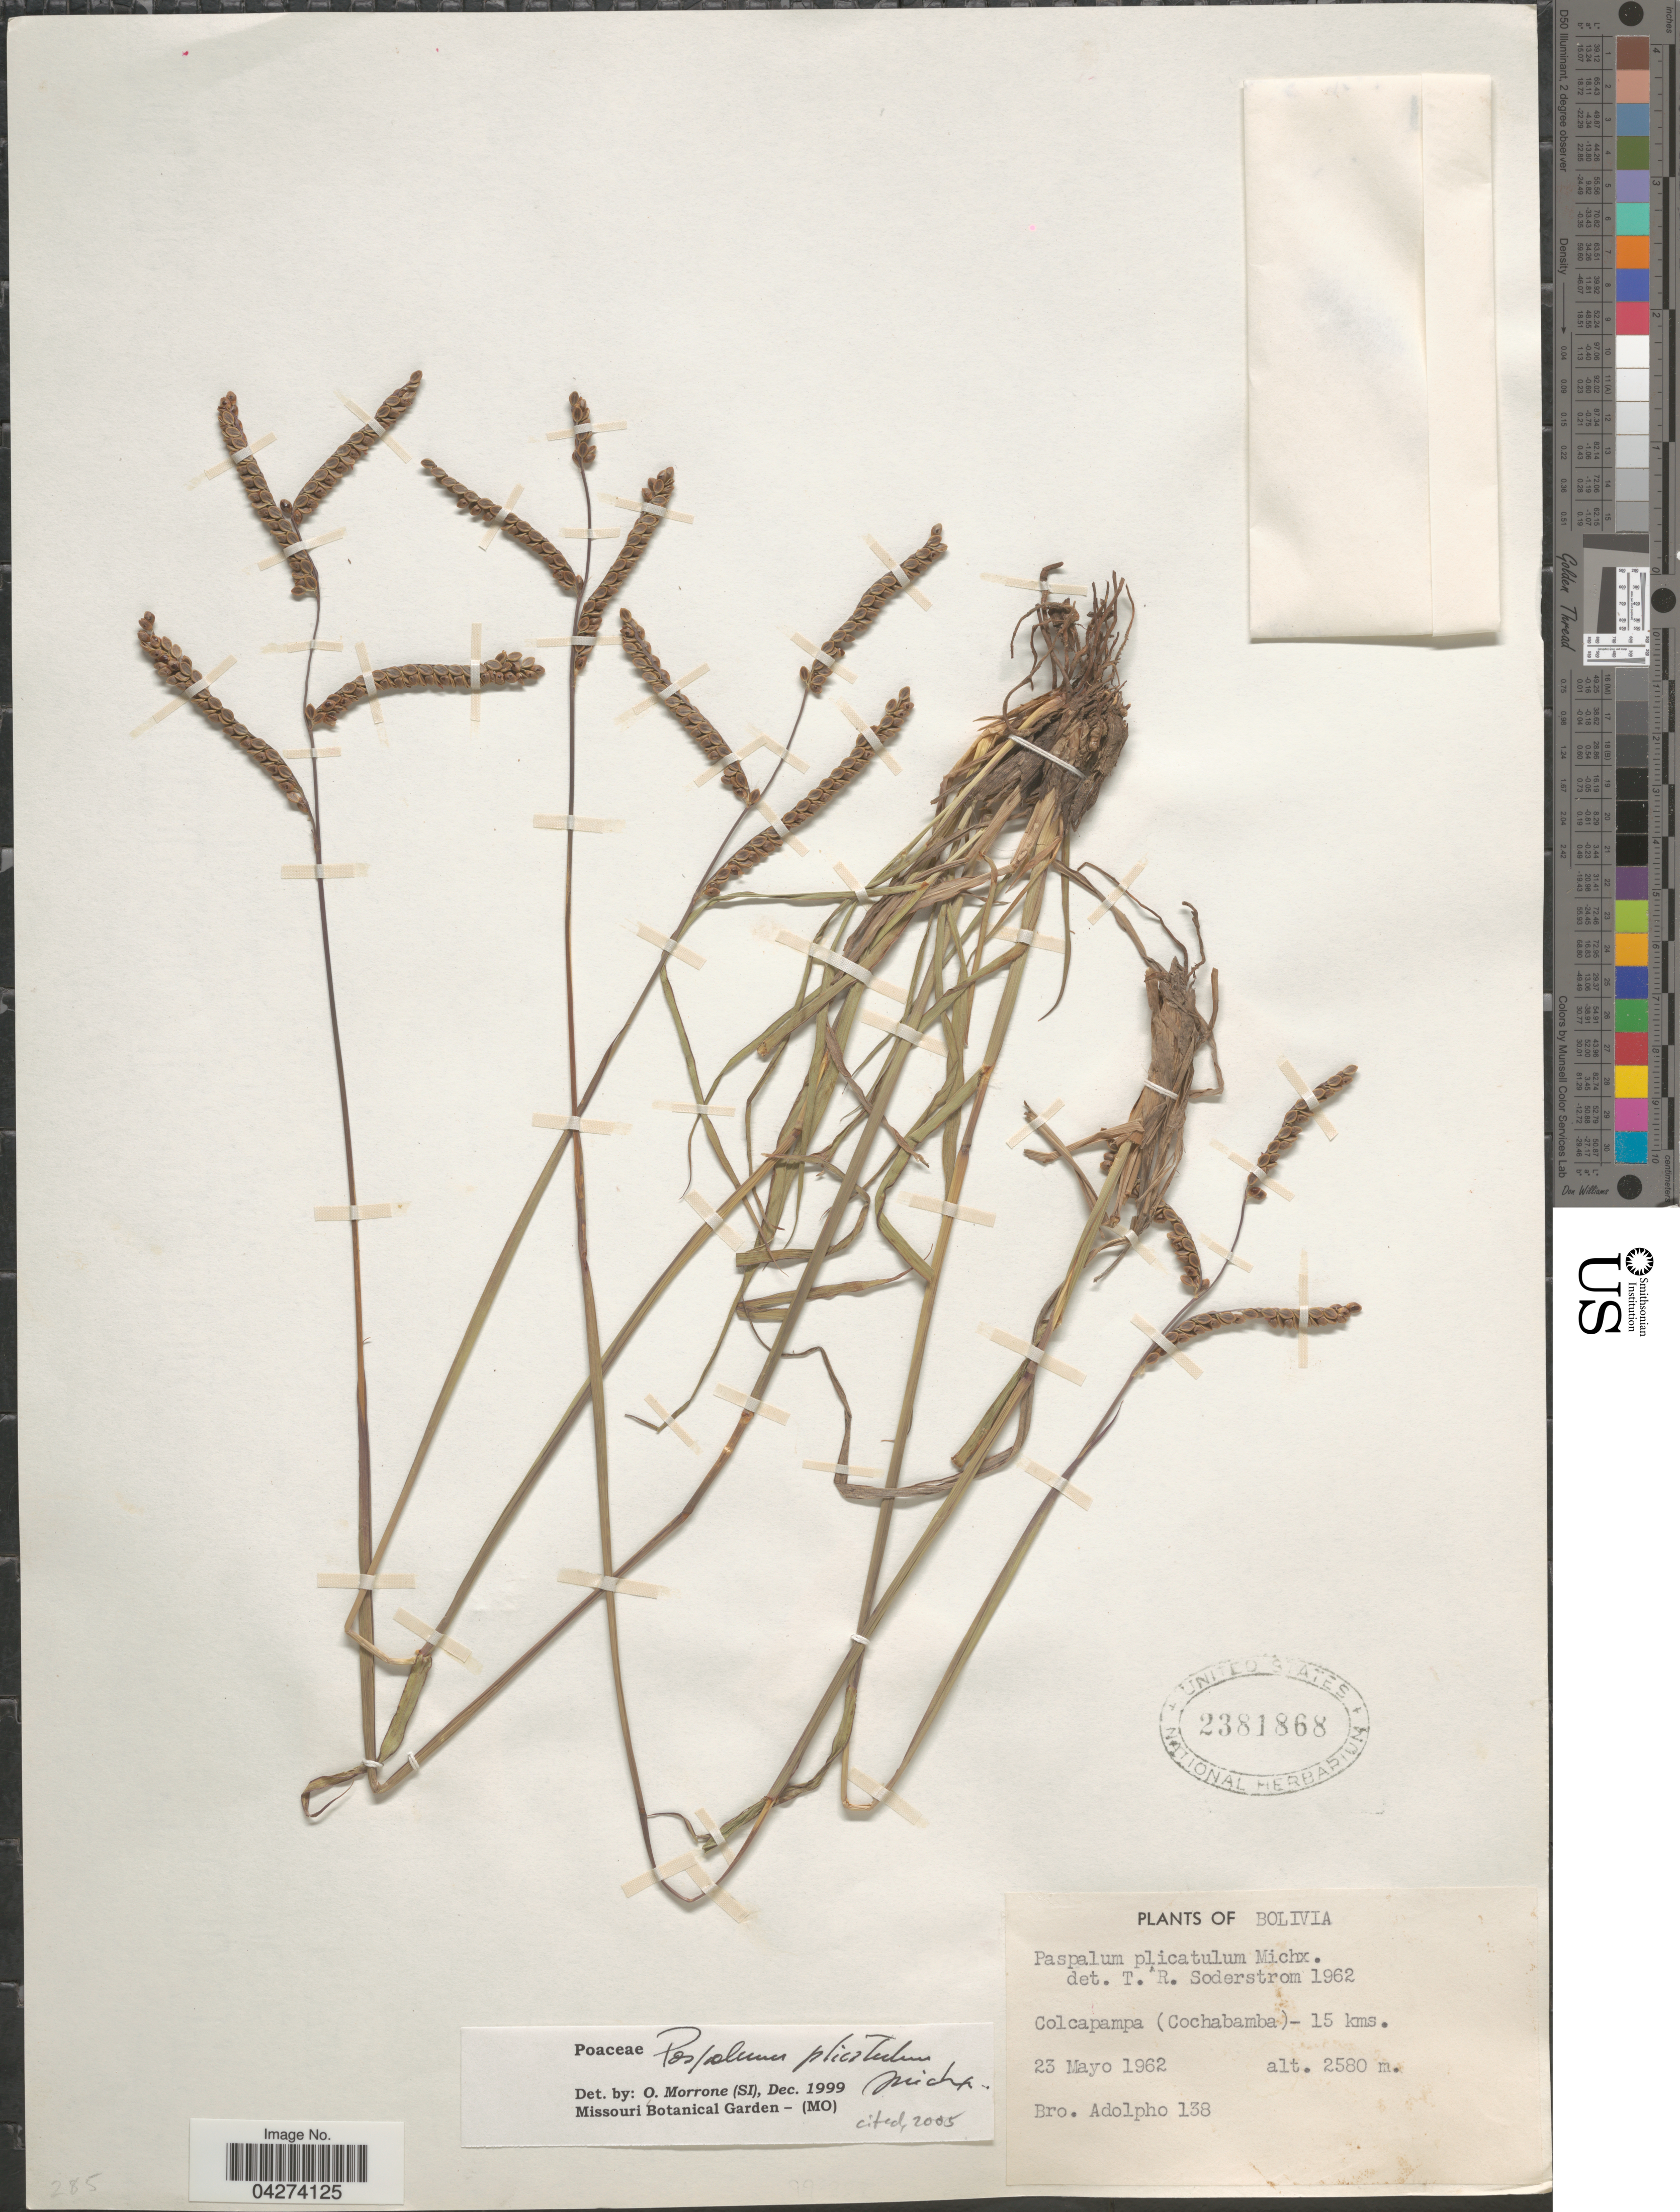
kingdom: Plantae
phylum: Tracheophyta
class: Liliopsida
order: Poales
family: Poaceae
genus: Paspalum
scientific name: Paspalum plicatulum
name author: Michx.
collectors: Bro. Adolfo M.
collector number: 138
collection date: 1962-05-23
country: Bolivia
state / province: Cochabamba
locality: Colcapampa - 15 kms.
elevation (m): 2580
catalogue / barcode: US 2381868